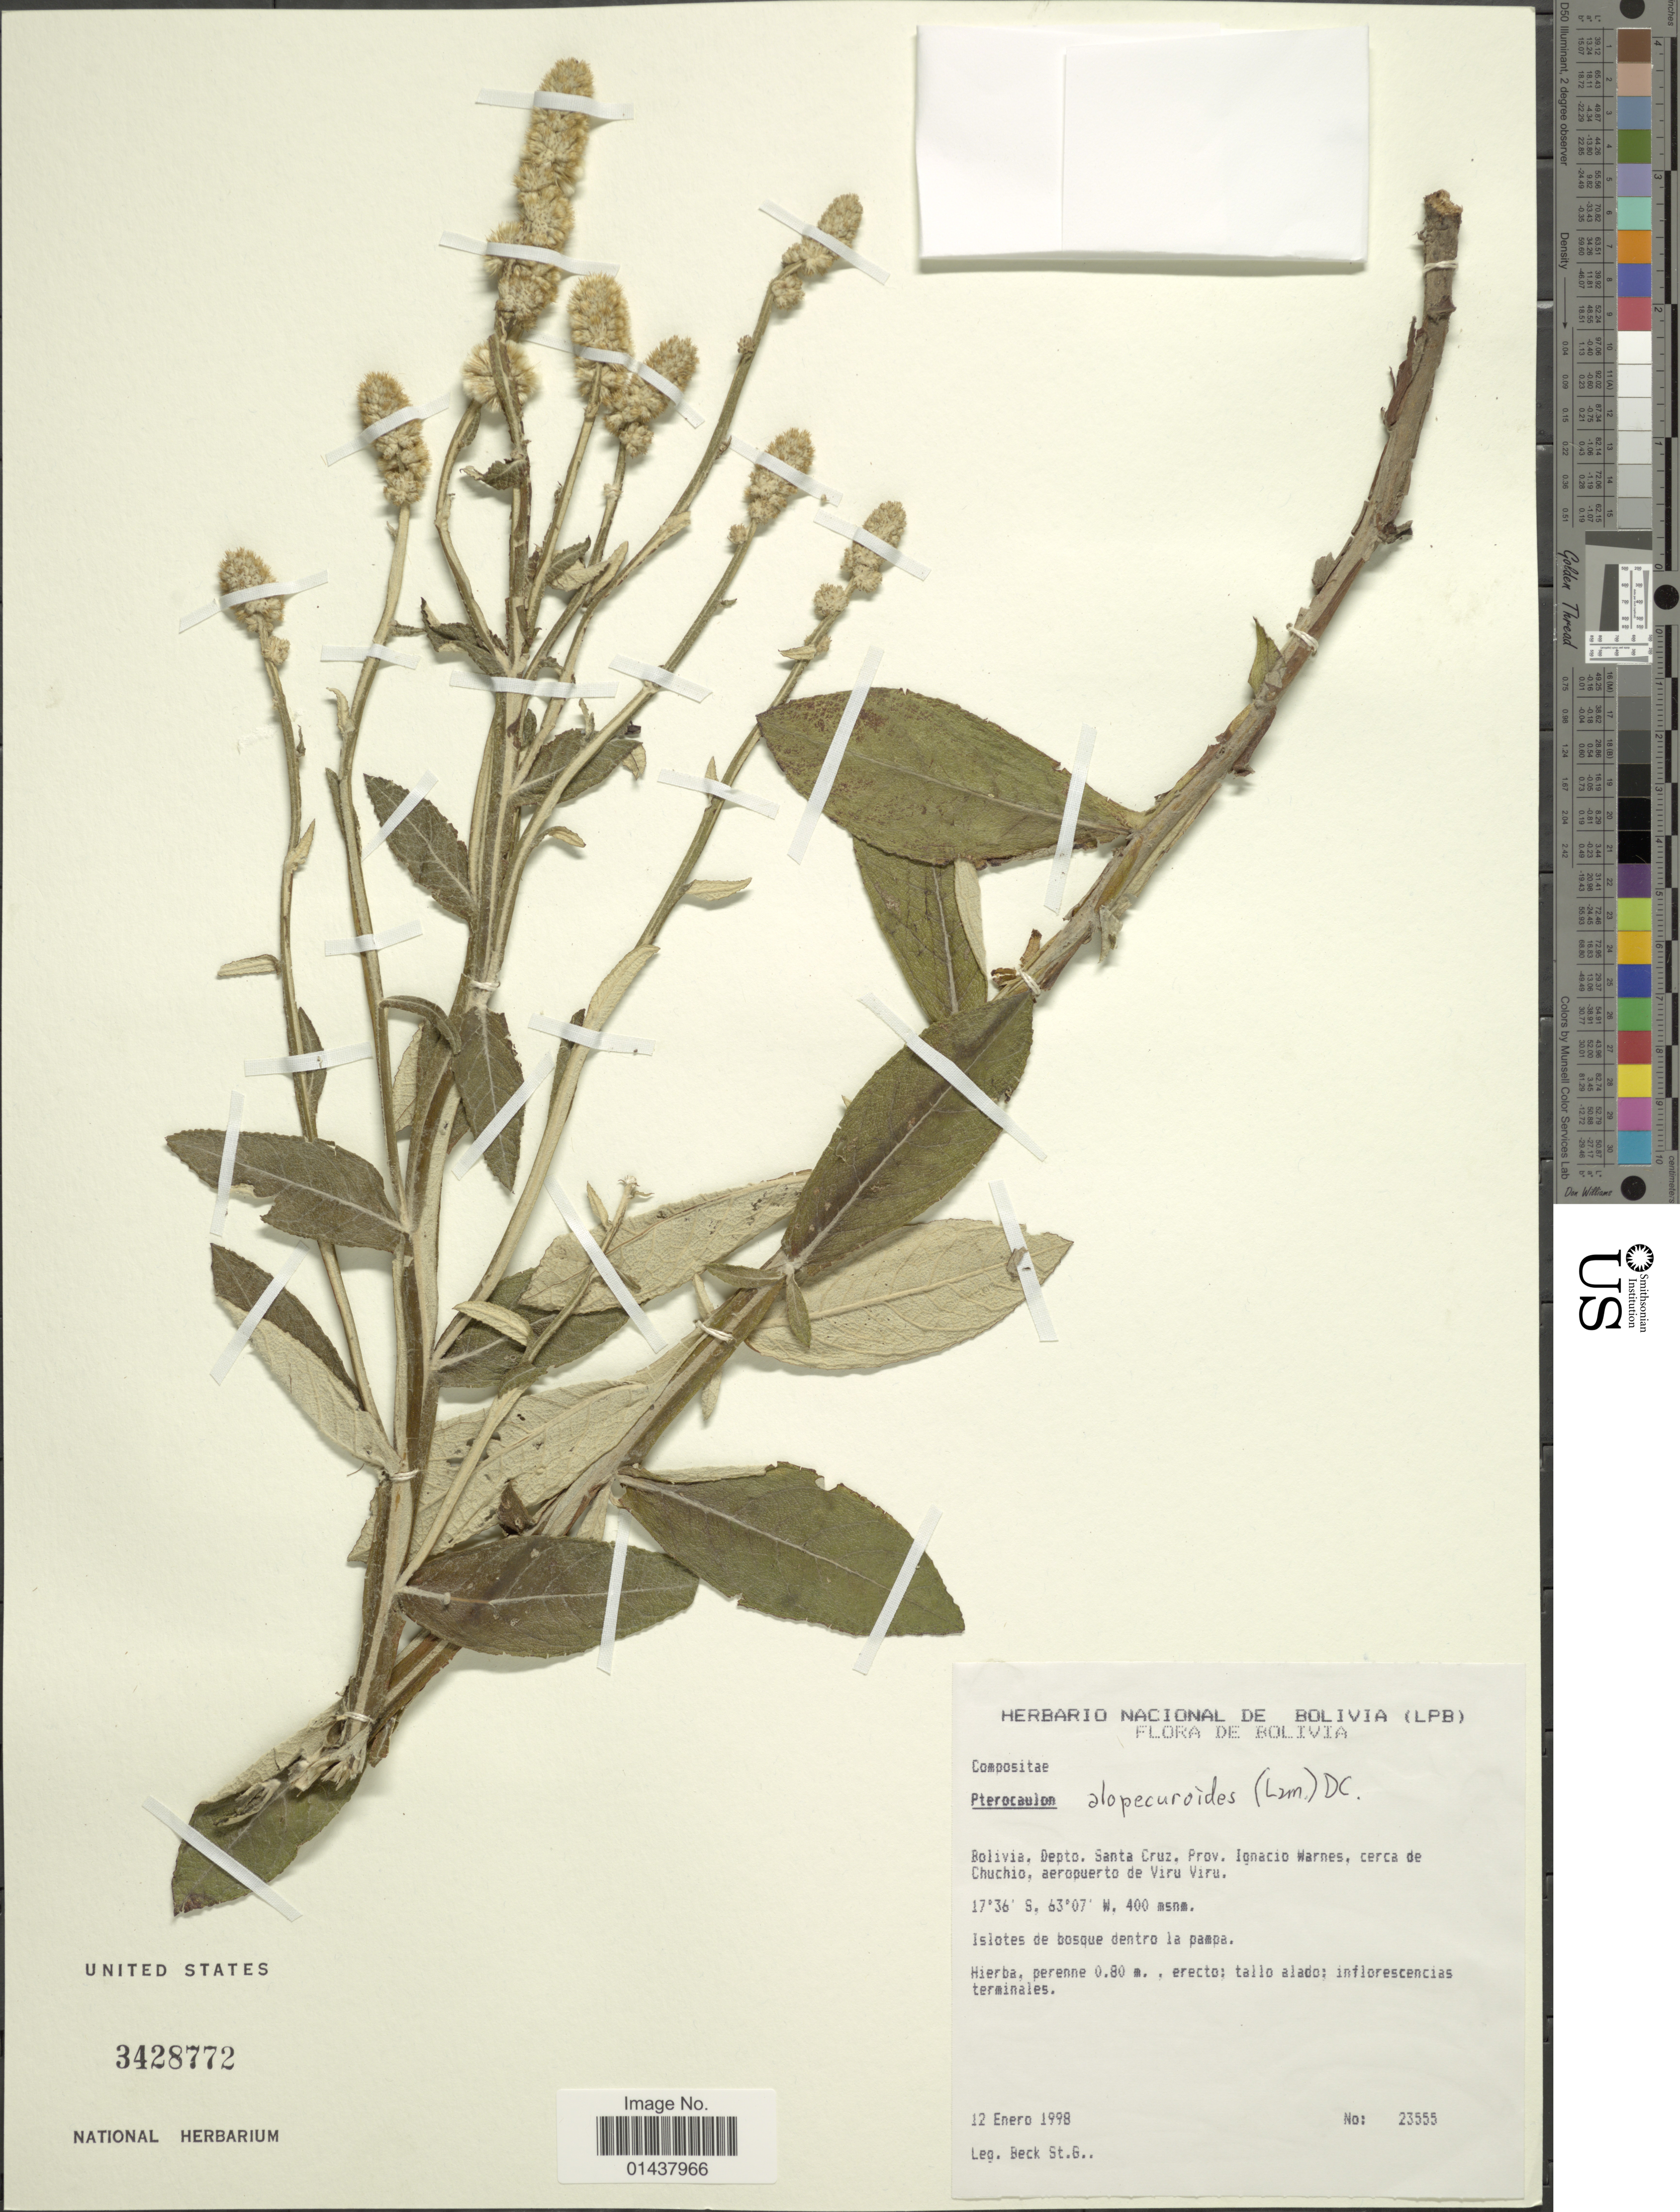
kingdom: Plantae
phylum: Tracheophyta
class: Magnoliopsida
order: Asterales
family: Asteraceae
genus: Pterocaulon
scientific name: Pterocaulon alopecuroides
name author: (Lam.) DC.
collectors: S. G. Beck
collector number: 23555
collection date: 1998-01-12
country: Bolivia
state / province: Santa Cruz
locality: Prov. Ignacio Warnes, cerca de Chuchio, aeropuerto de Viru Viru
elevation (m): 400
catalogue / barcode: US 3428772